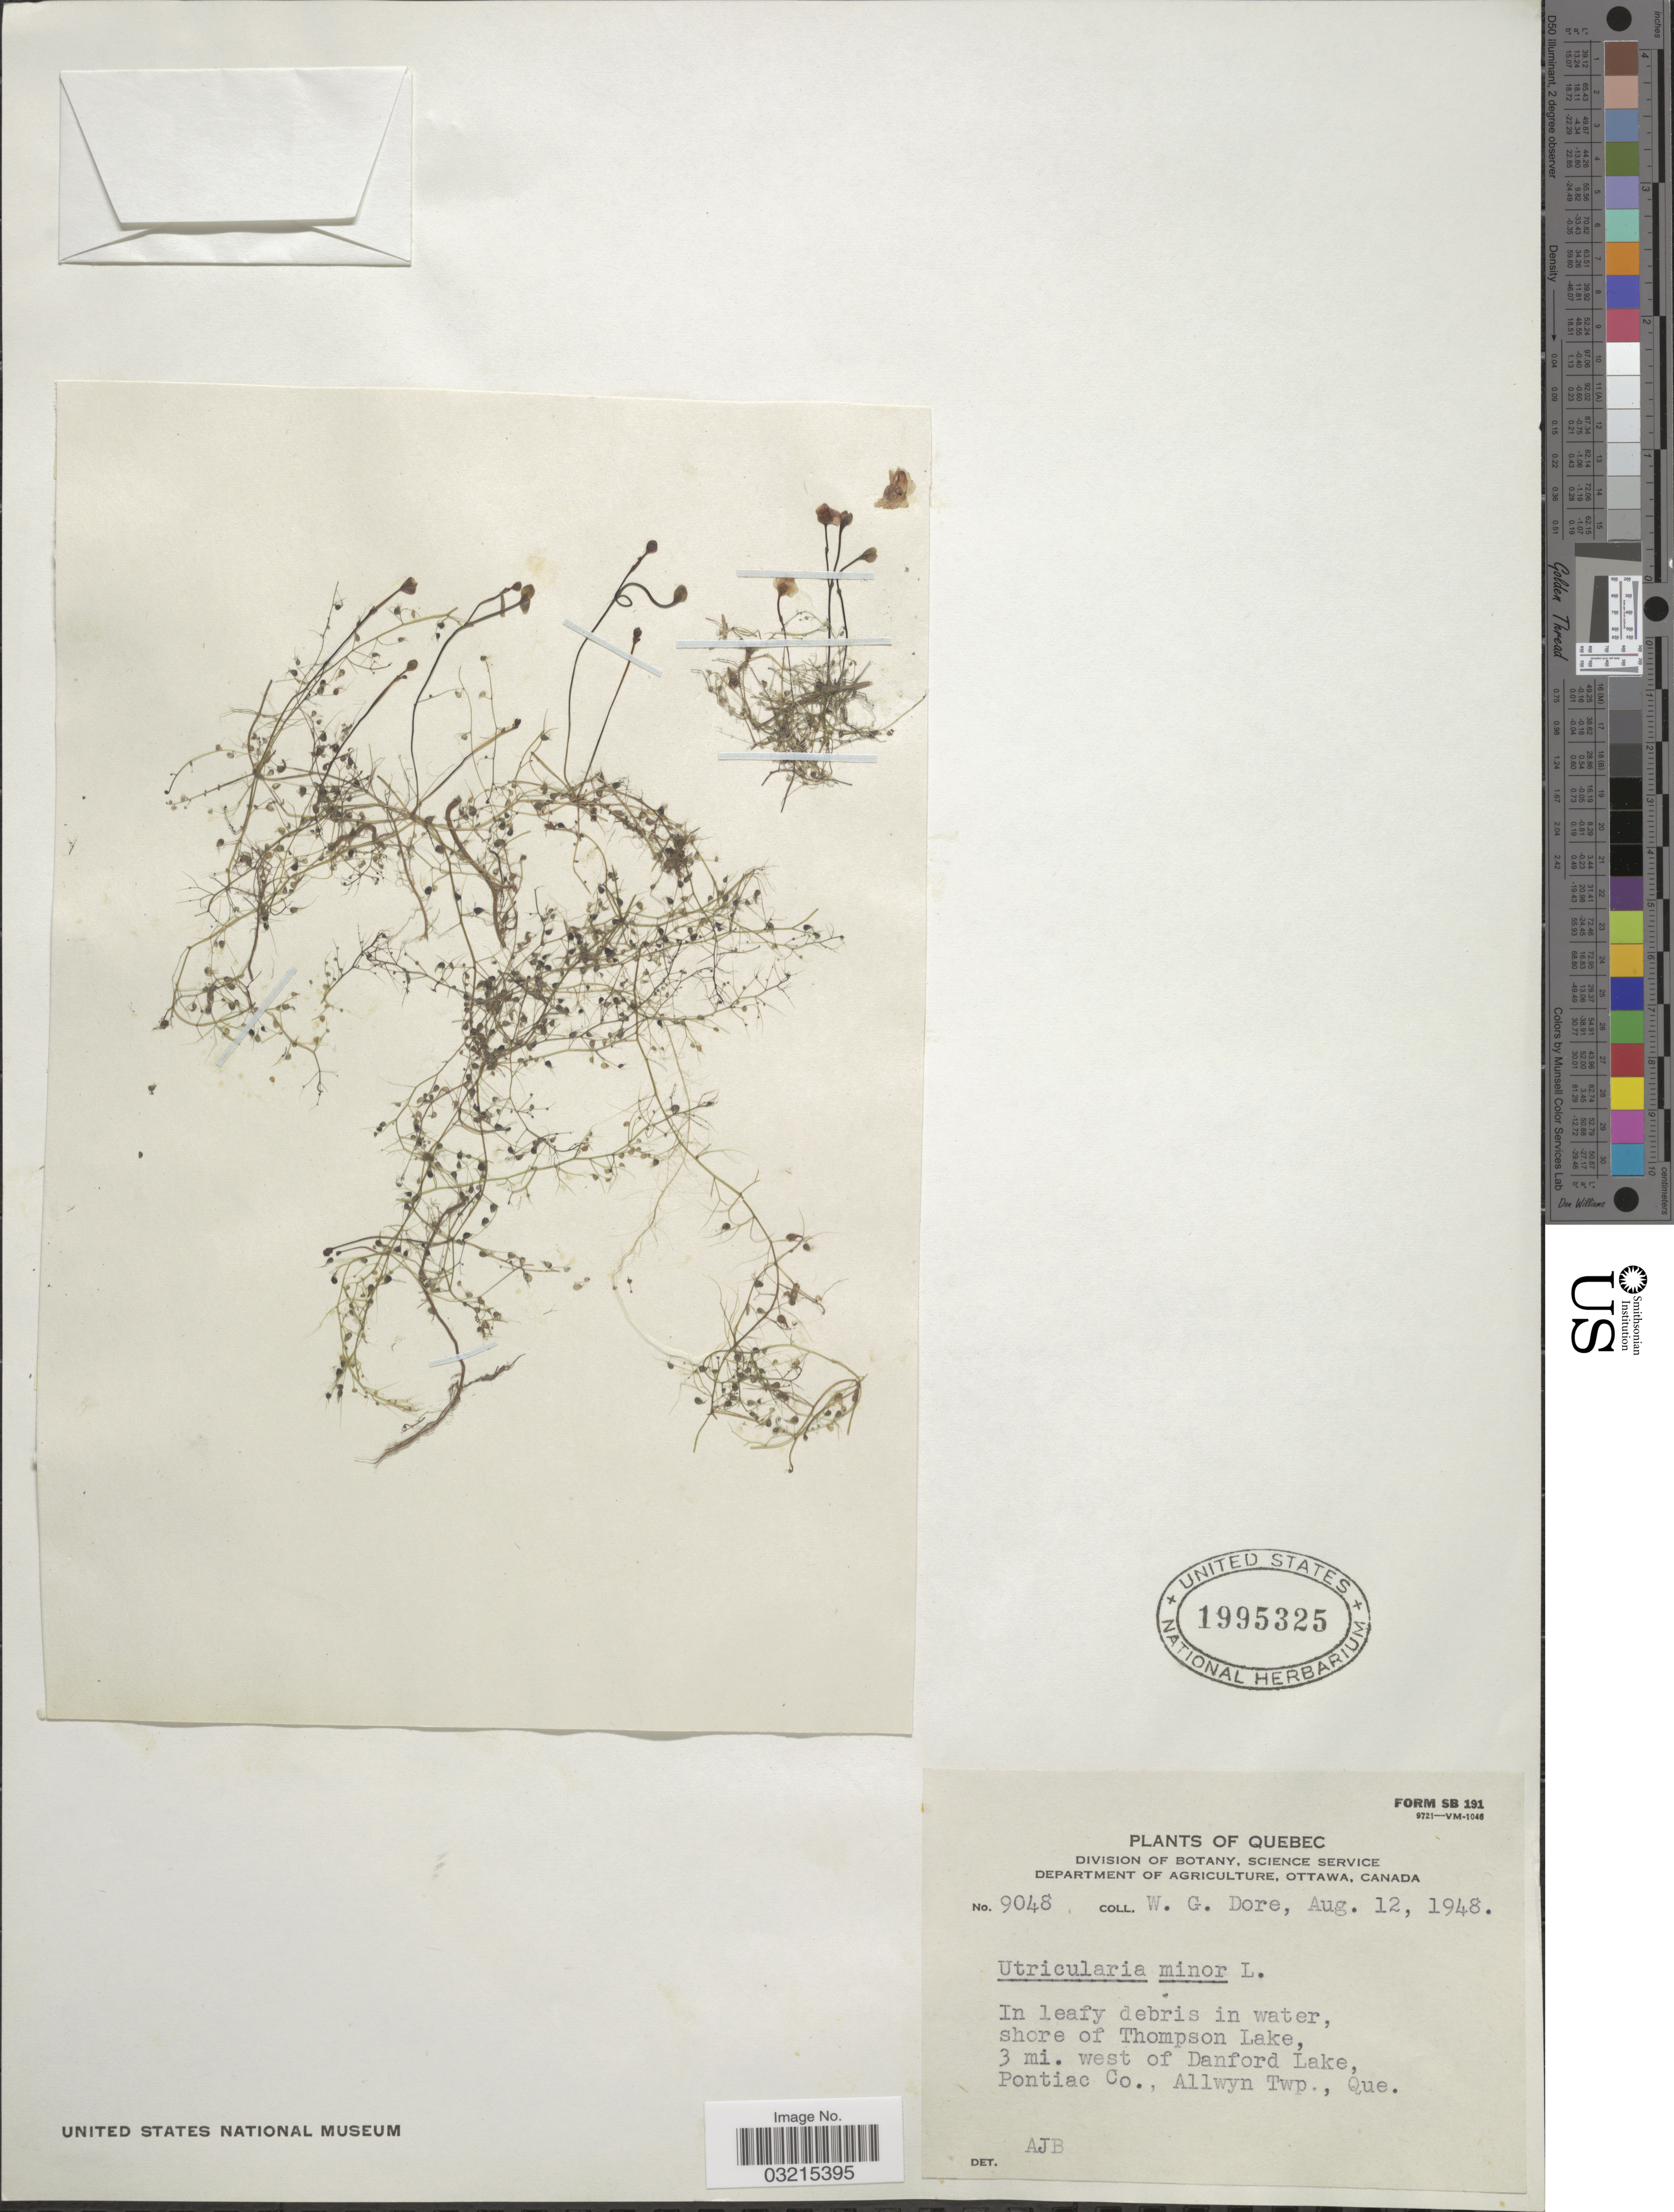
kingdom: Plantae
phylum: Tracheophyta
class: Magnoliopsida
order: Lamiales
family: Lentibulariaceae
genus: Utricularia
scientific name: Utricularia minor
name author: L.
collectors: W. Dore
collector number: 9048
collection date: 1948-08-12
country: Canada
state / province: Quebec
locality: Shore of Thompson Lake, 3 mi. west of Danford Lake, Pontiac Co., Allwyn Twp., Que.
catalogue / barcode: US 1995325